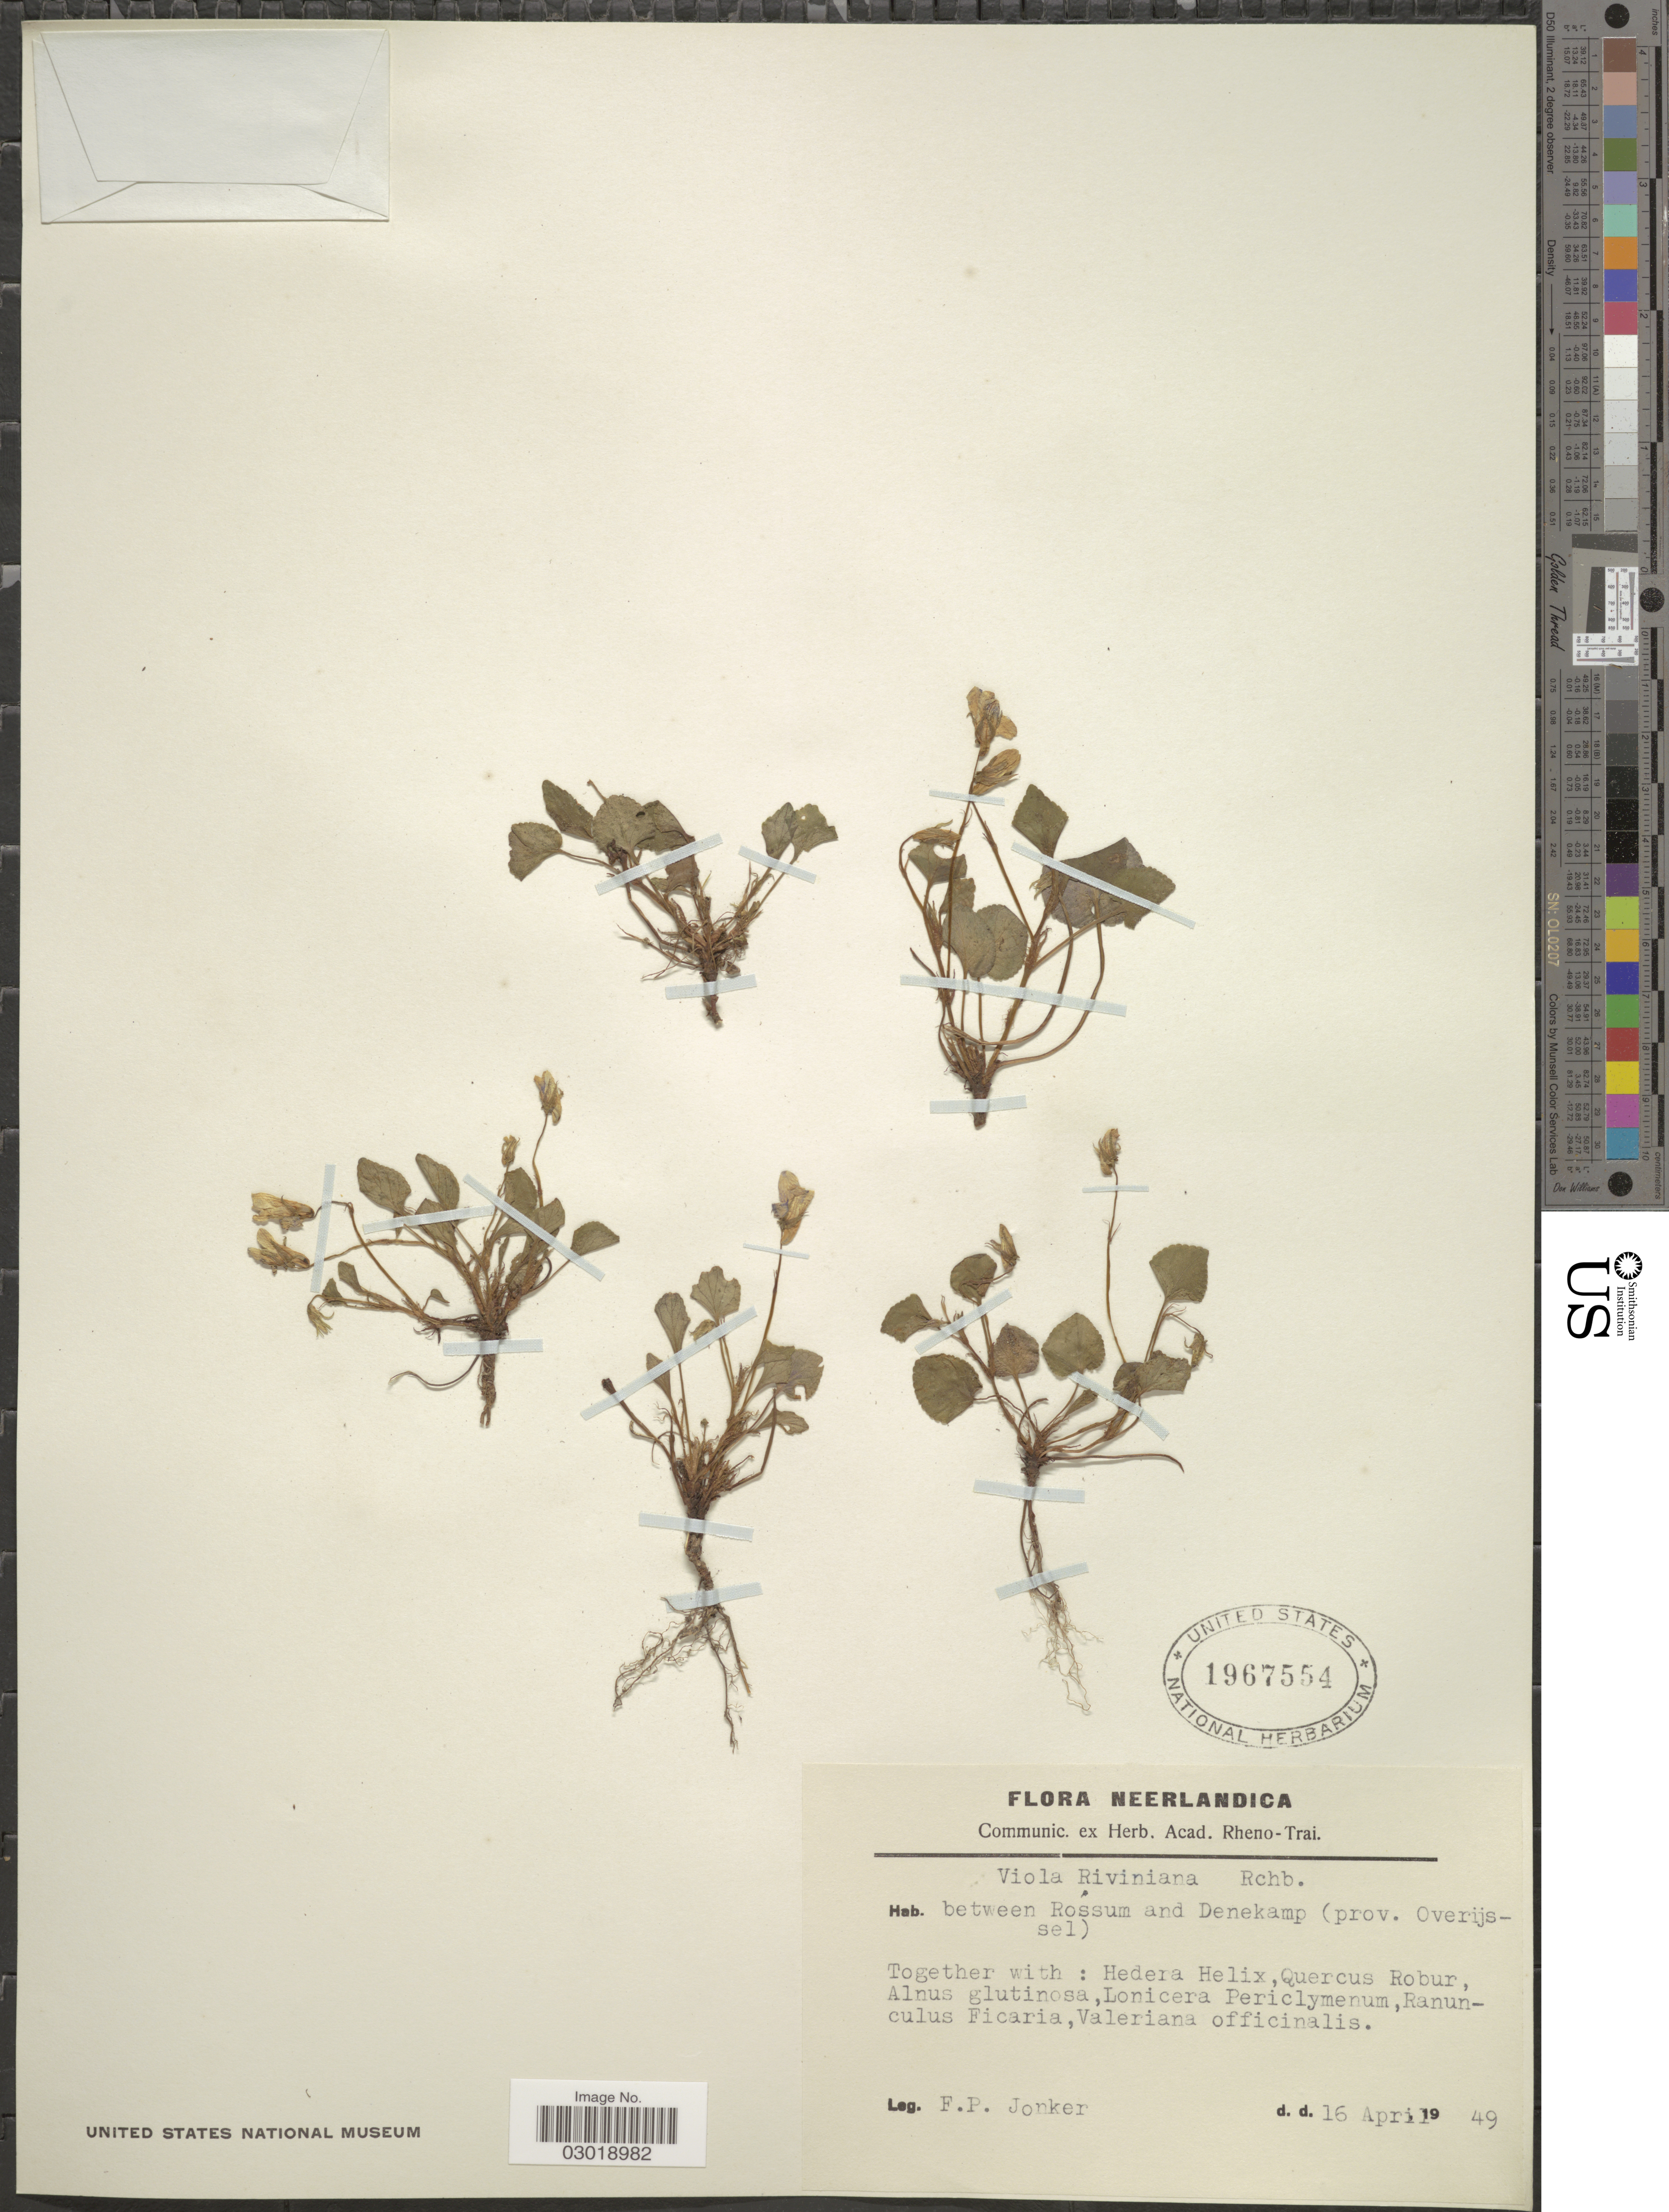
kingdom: Plantae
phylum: Tracheophyta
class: Magnoliopsida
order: Malpighiales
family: Violaceae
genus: Viola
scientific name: Viola riviniana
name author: Rchb.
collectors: F. P. Jonker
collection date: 1949-04-16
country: Netherlands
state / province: Overijssel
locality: Neerlandica. Between Rossum and Denekamp.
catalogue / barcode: US 1967554